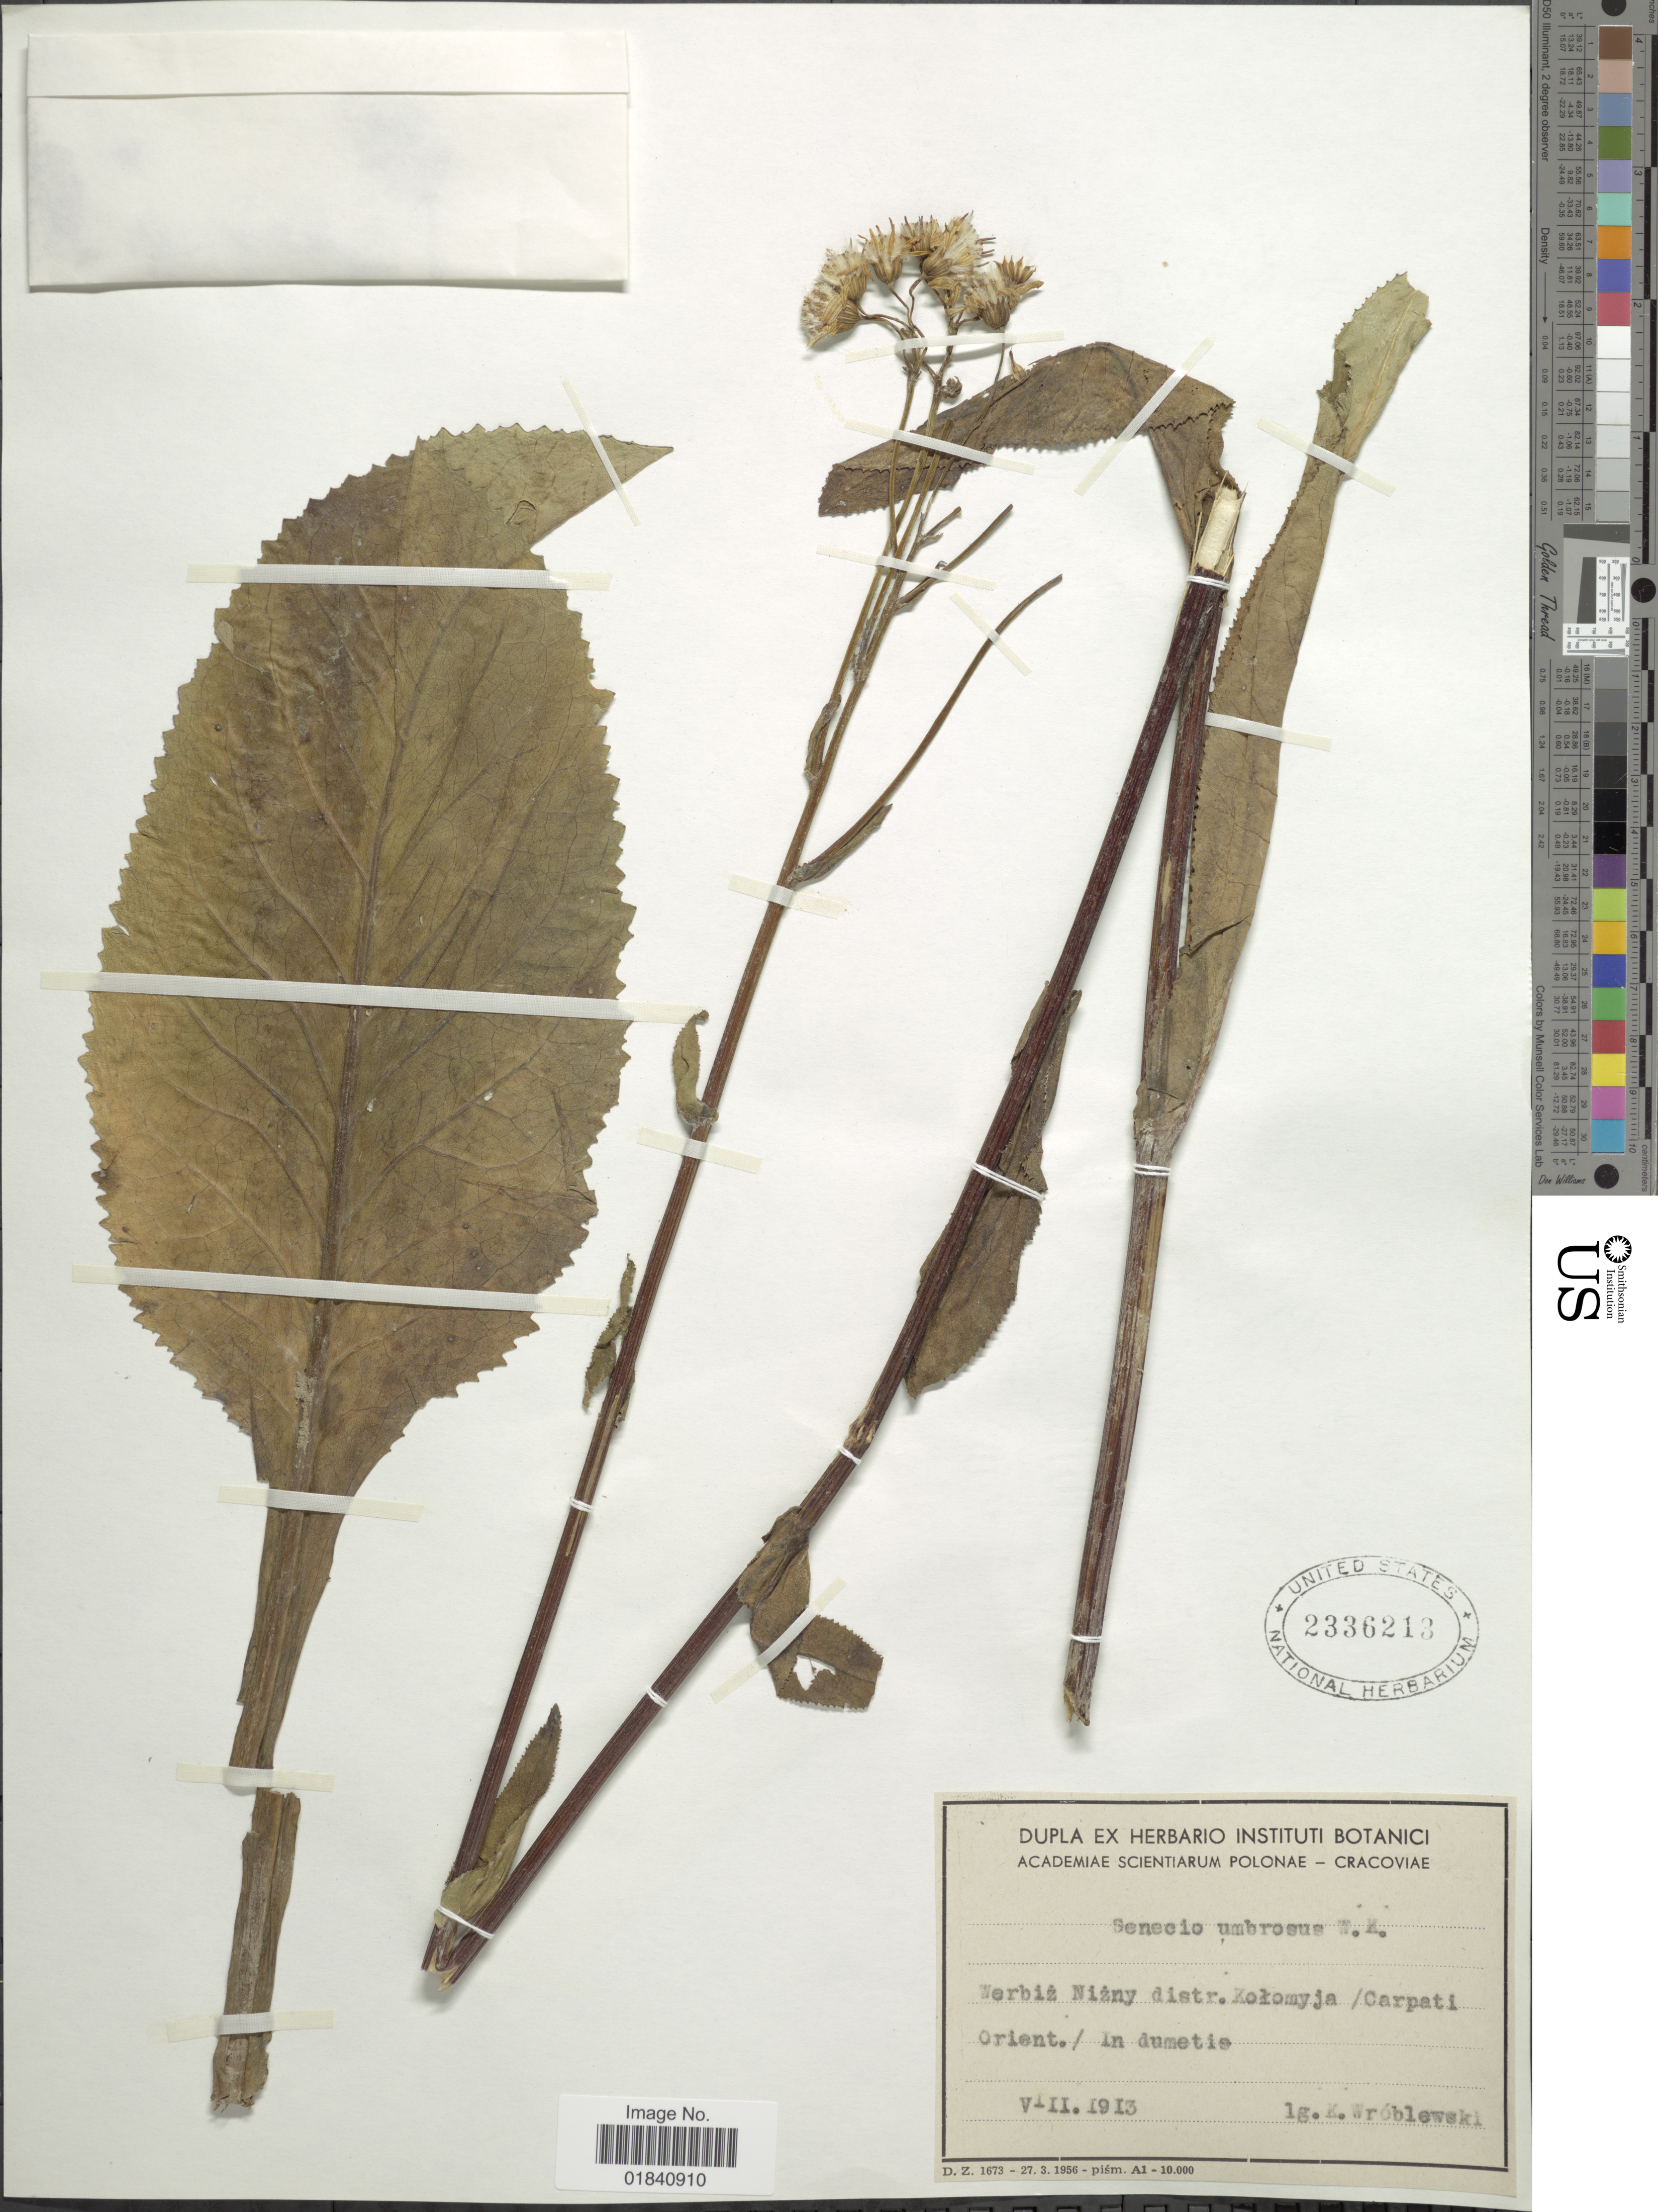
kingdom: Plantae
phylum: Tracheophyta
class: Magnoliopsida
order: Asterales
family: Asteraceae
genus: Senecio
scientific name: Senecio umbrosus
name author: Bess.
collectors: K. Wroblewski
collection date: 1913-08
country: Poland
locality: Werbiz Nizny distr. Kotomyja/Carpati Orient./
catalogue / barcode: US 2336213